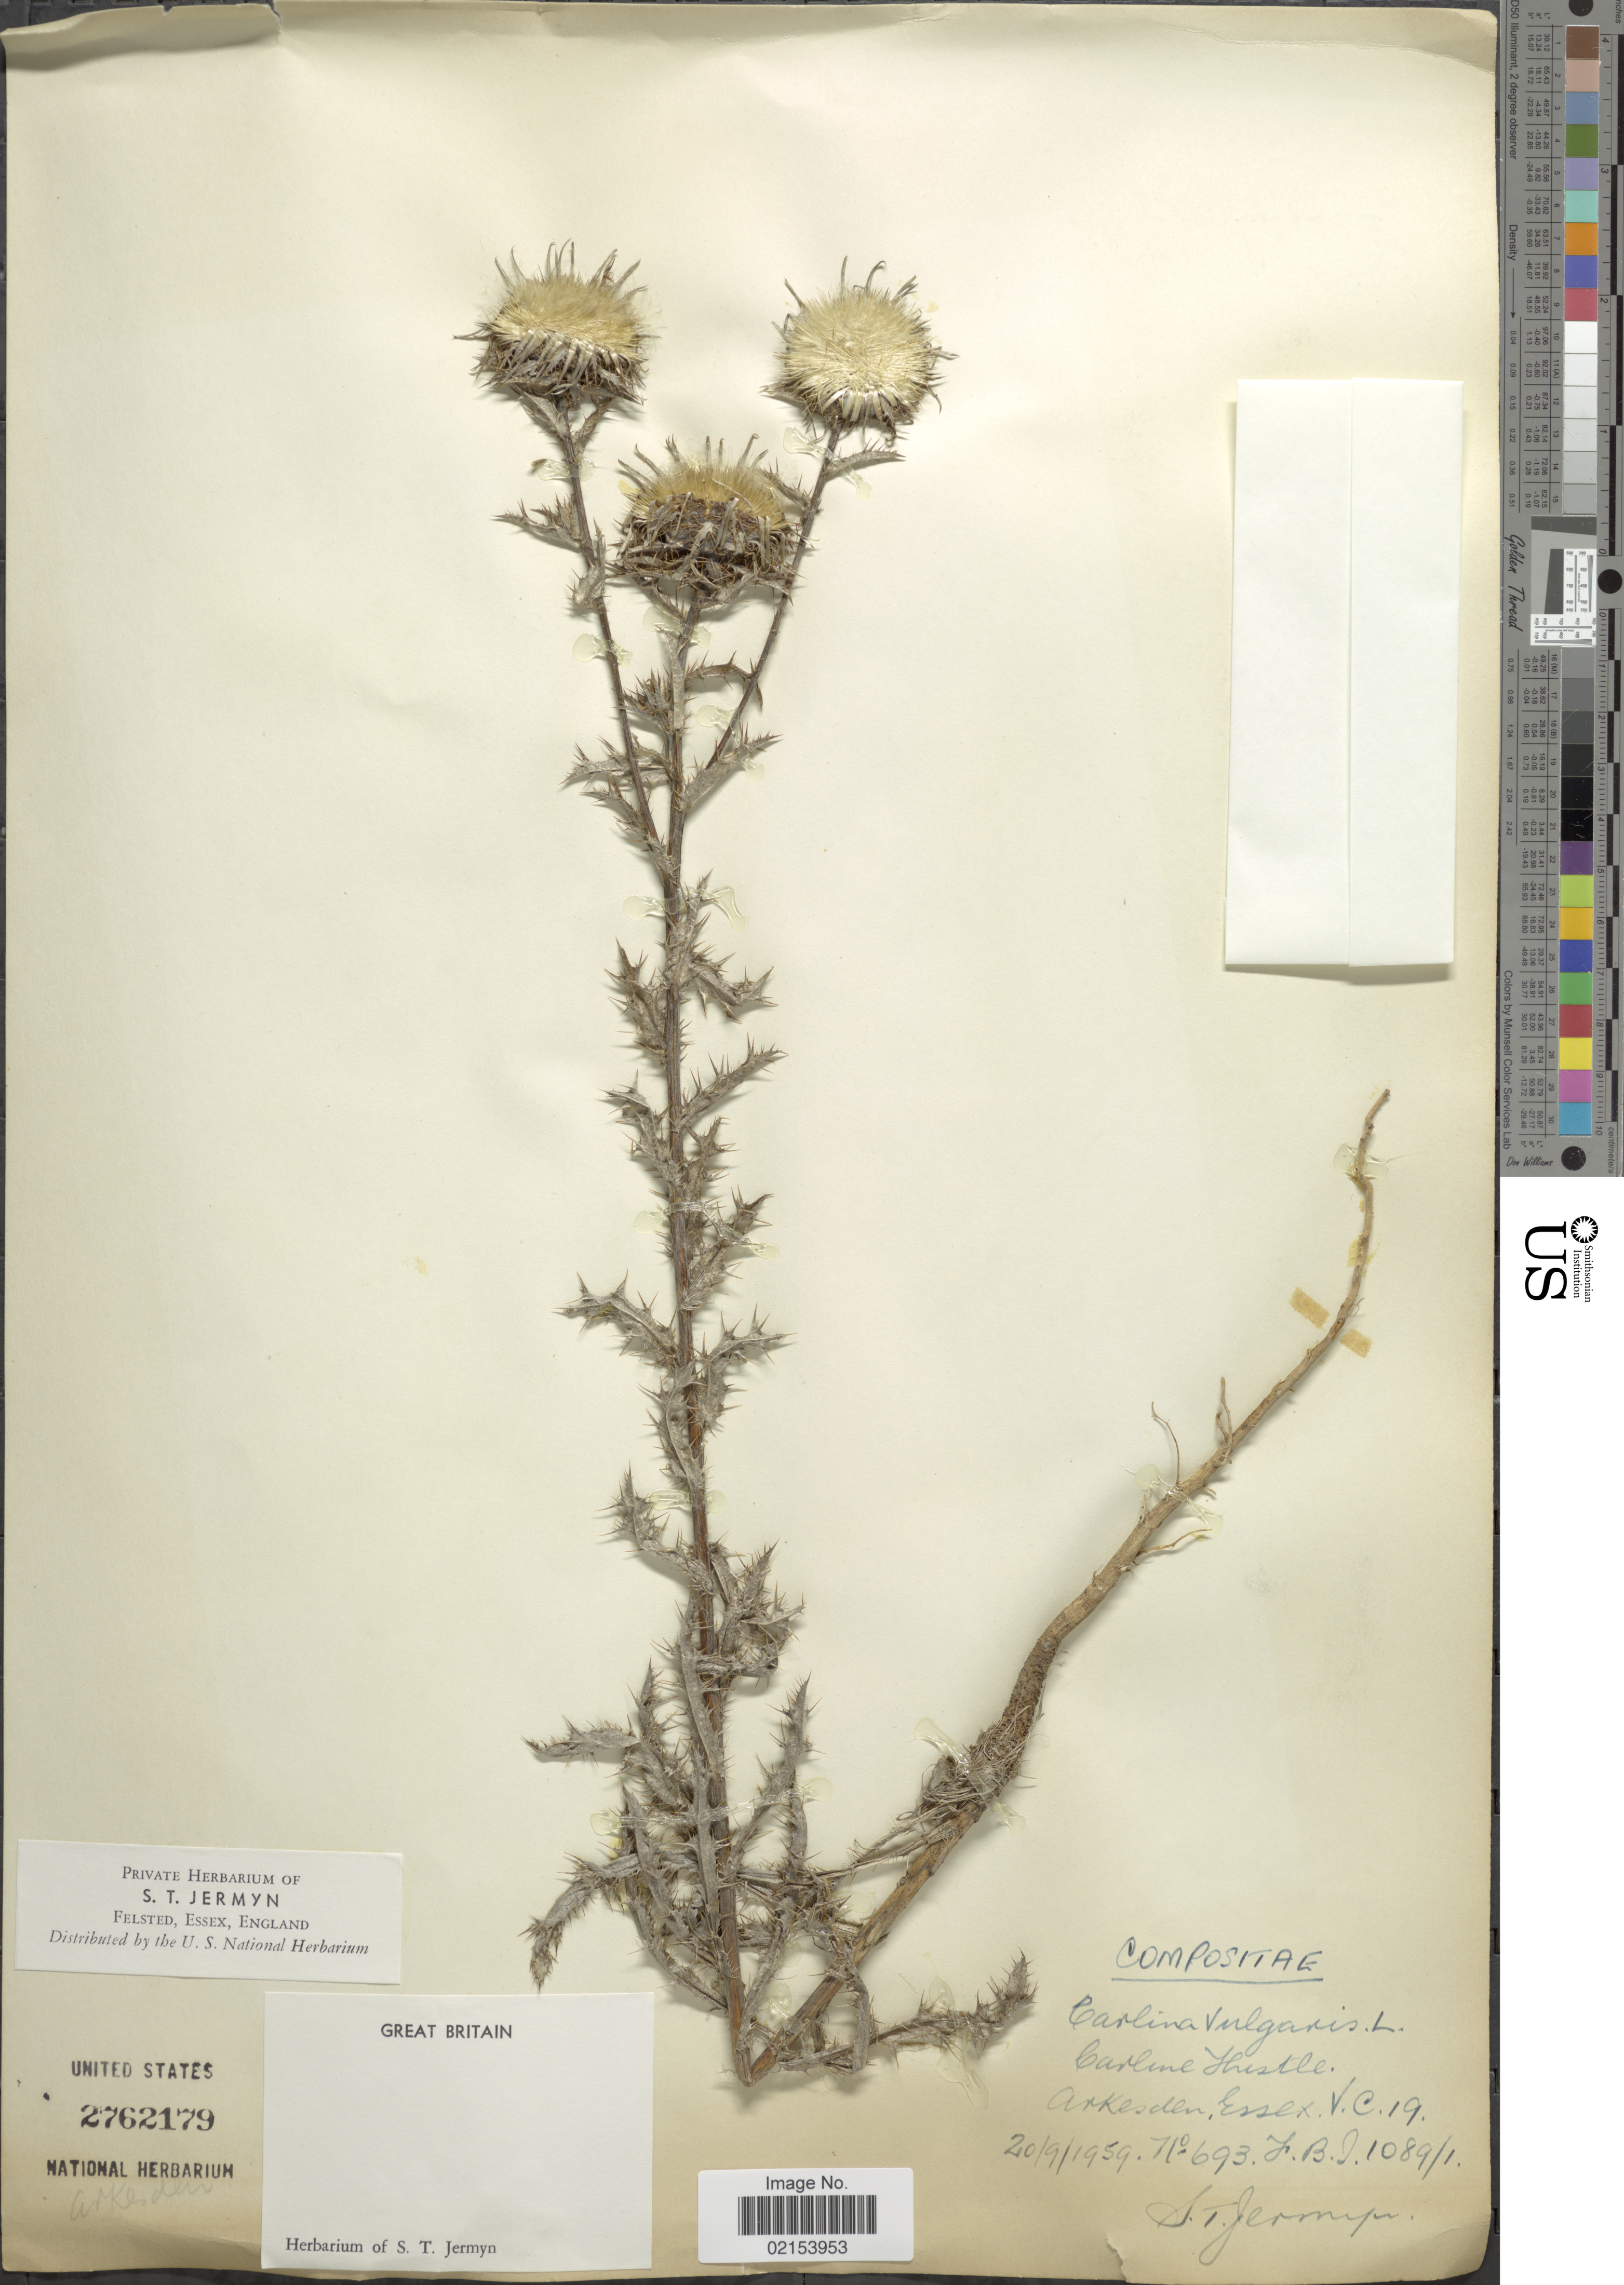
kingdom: Plantae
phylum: Tracheophyta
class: Magnoliopsida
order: Asterales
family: Asteraceae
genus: Carlina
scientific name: Carlina vulgaris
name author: L.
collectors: S. Jermyn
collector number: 693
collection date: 1959-09-20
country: United Kingdom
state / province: England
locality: Great Britain, Arkesden, Essex, VC 19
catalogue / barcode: US 2762179